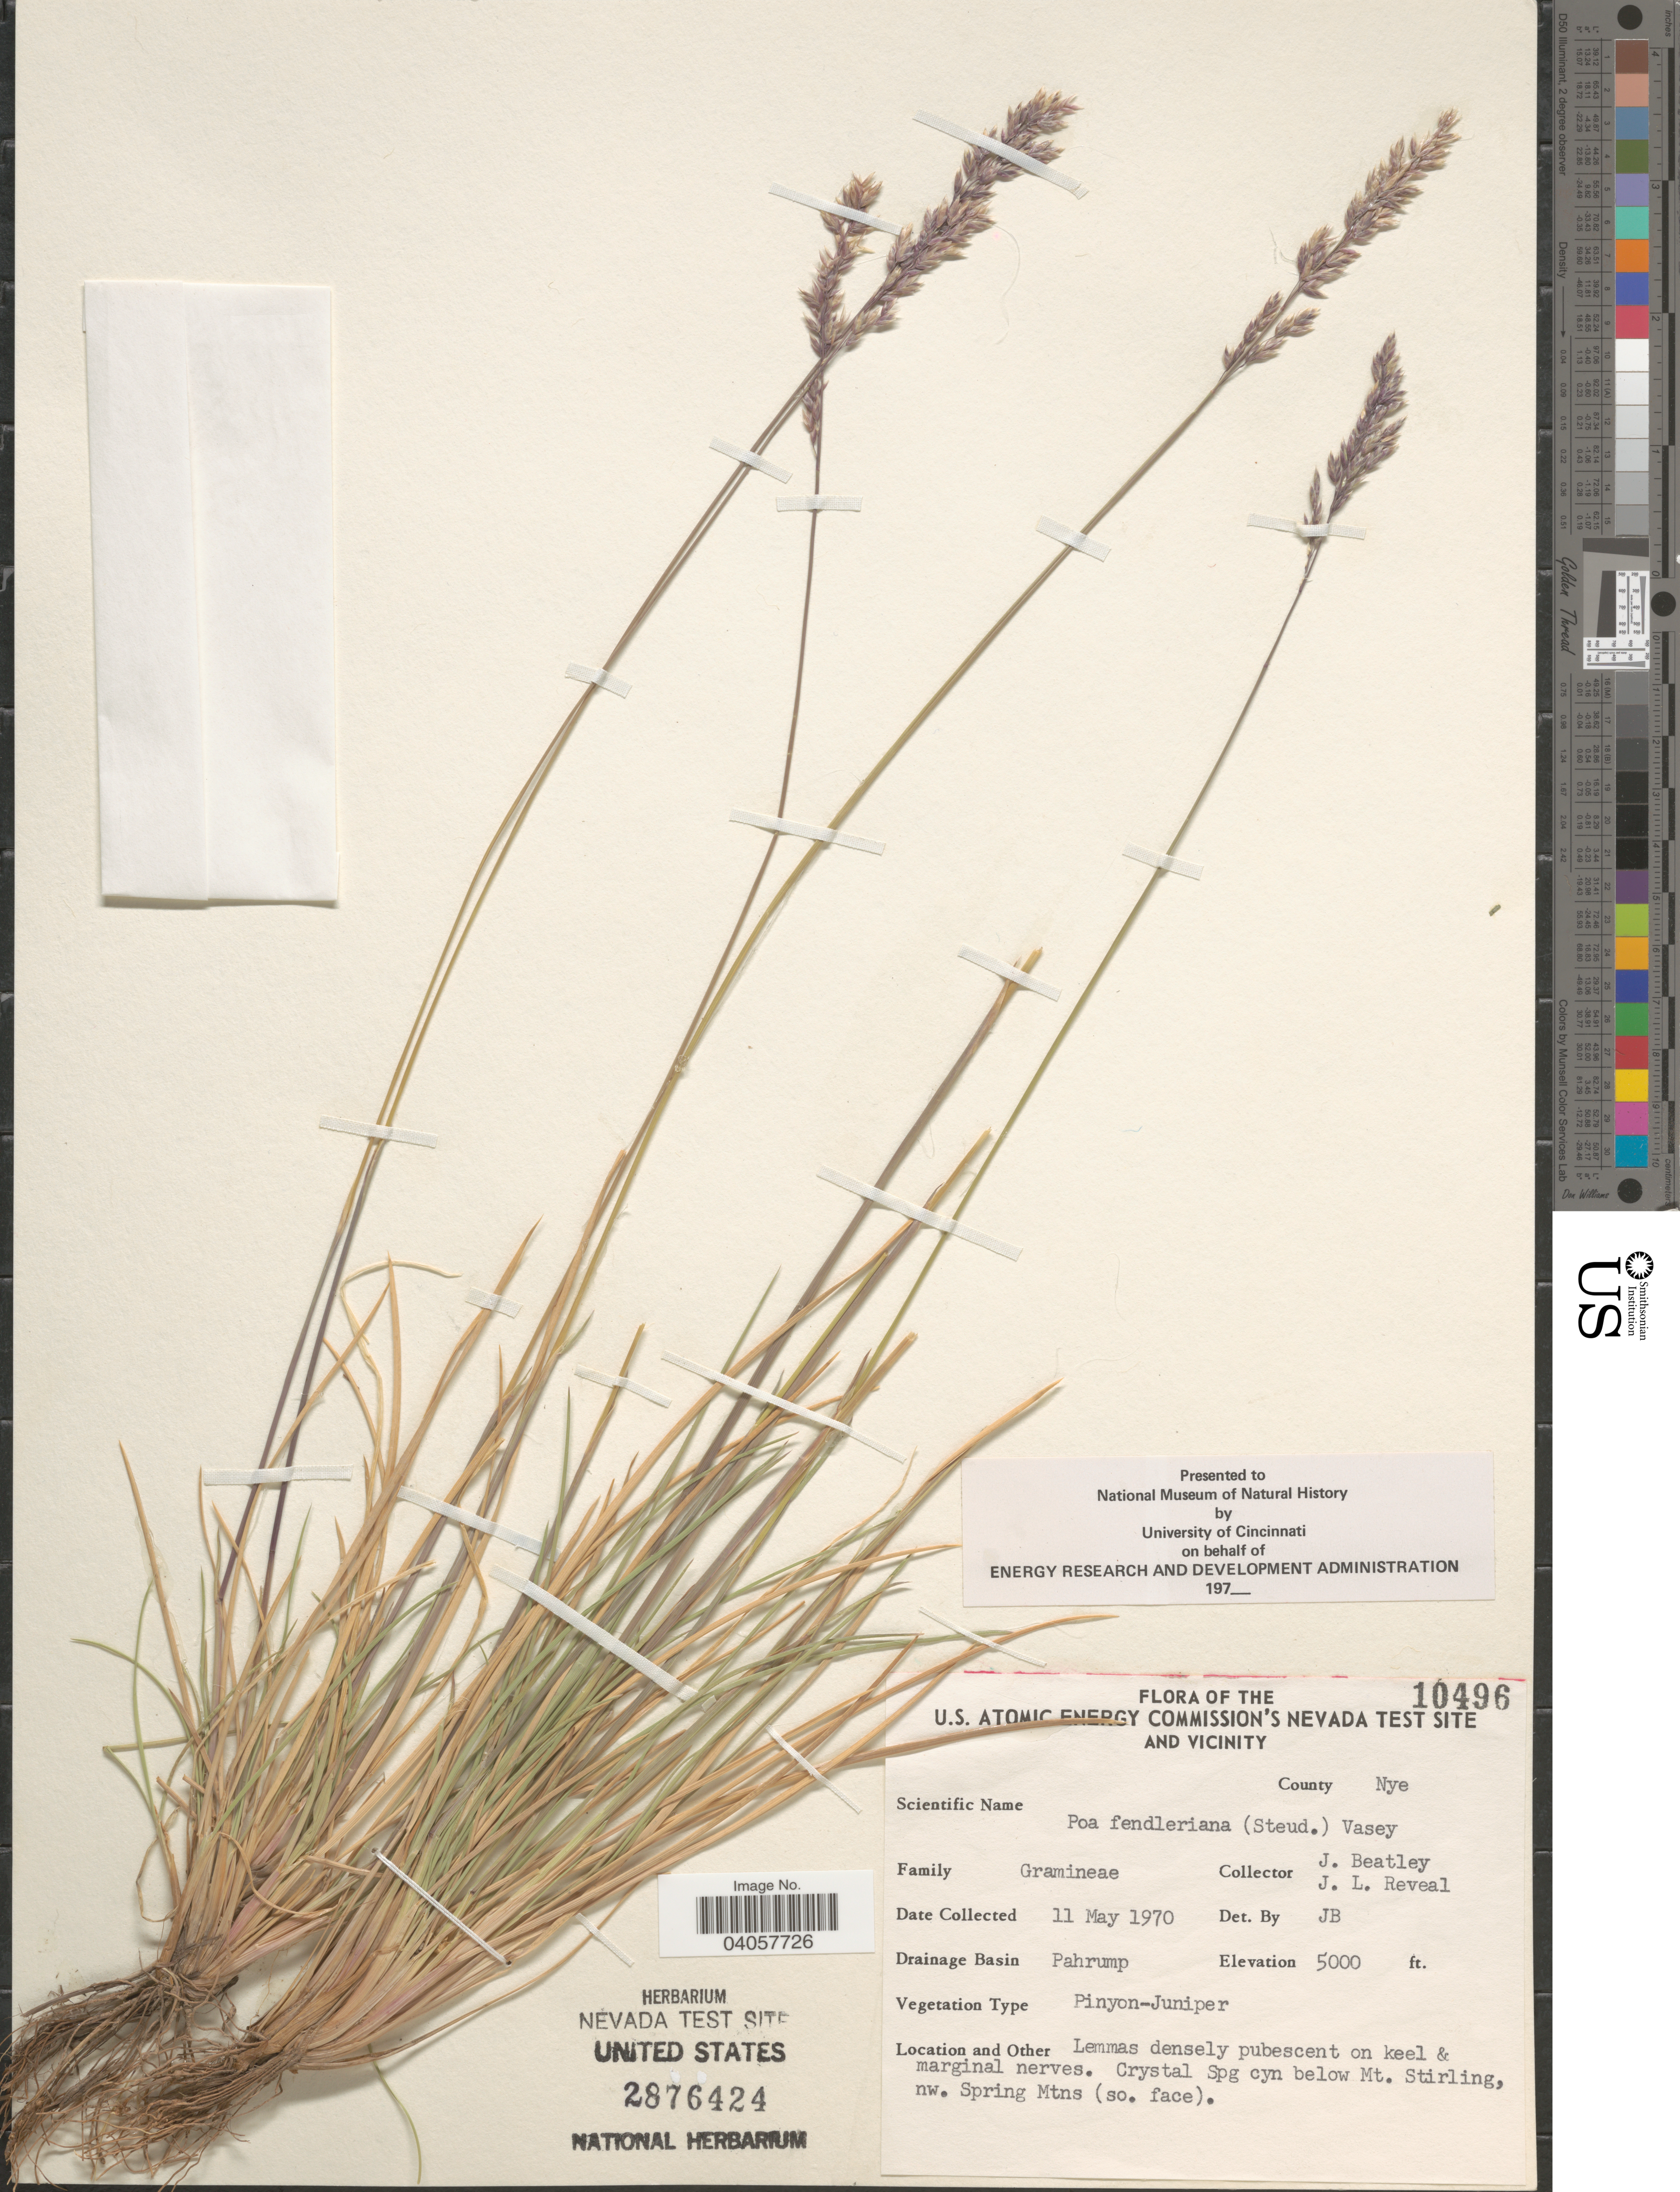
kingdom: Plantae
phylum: Tracheophyta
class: Liliopsida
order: Poales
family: Poaceae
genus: Poa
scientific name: Poa fendleriana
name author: (Steud.) Vasey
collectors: J. C. Beatley & J. L. Reveal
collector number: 10496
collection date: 1970-05-11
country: United States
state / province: Nevada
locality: The U.S. Atomic Energy Commission's Nevada Test Site and vicinity. County Nye. Drainage Basin Pahrump. Crystal Spg cyn below Mt. Stirling, nw. Spring Mtns (so. face).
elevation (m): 1524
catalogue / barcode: US 2876424